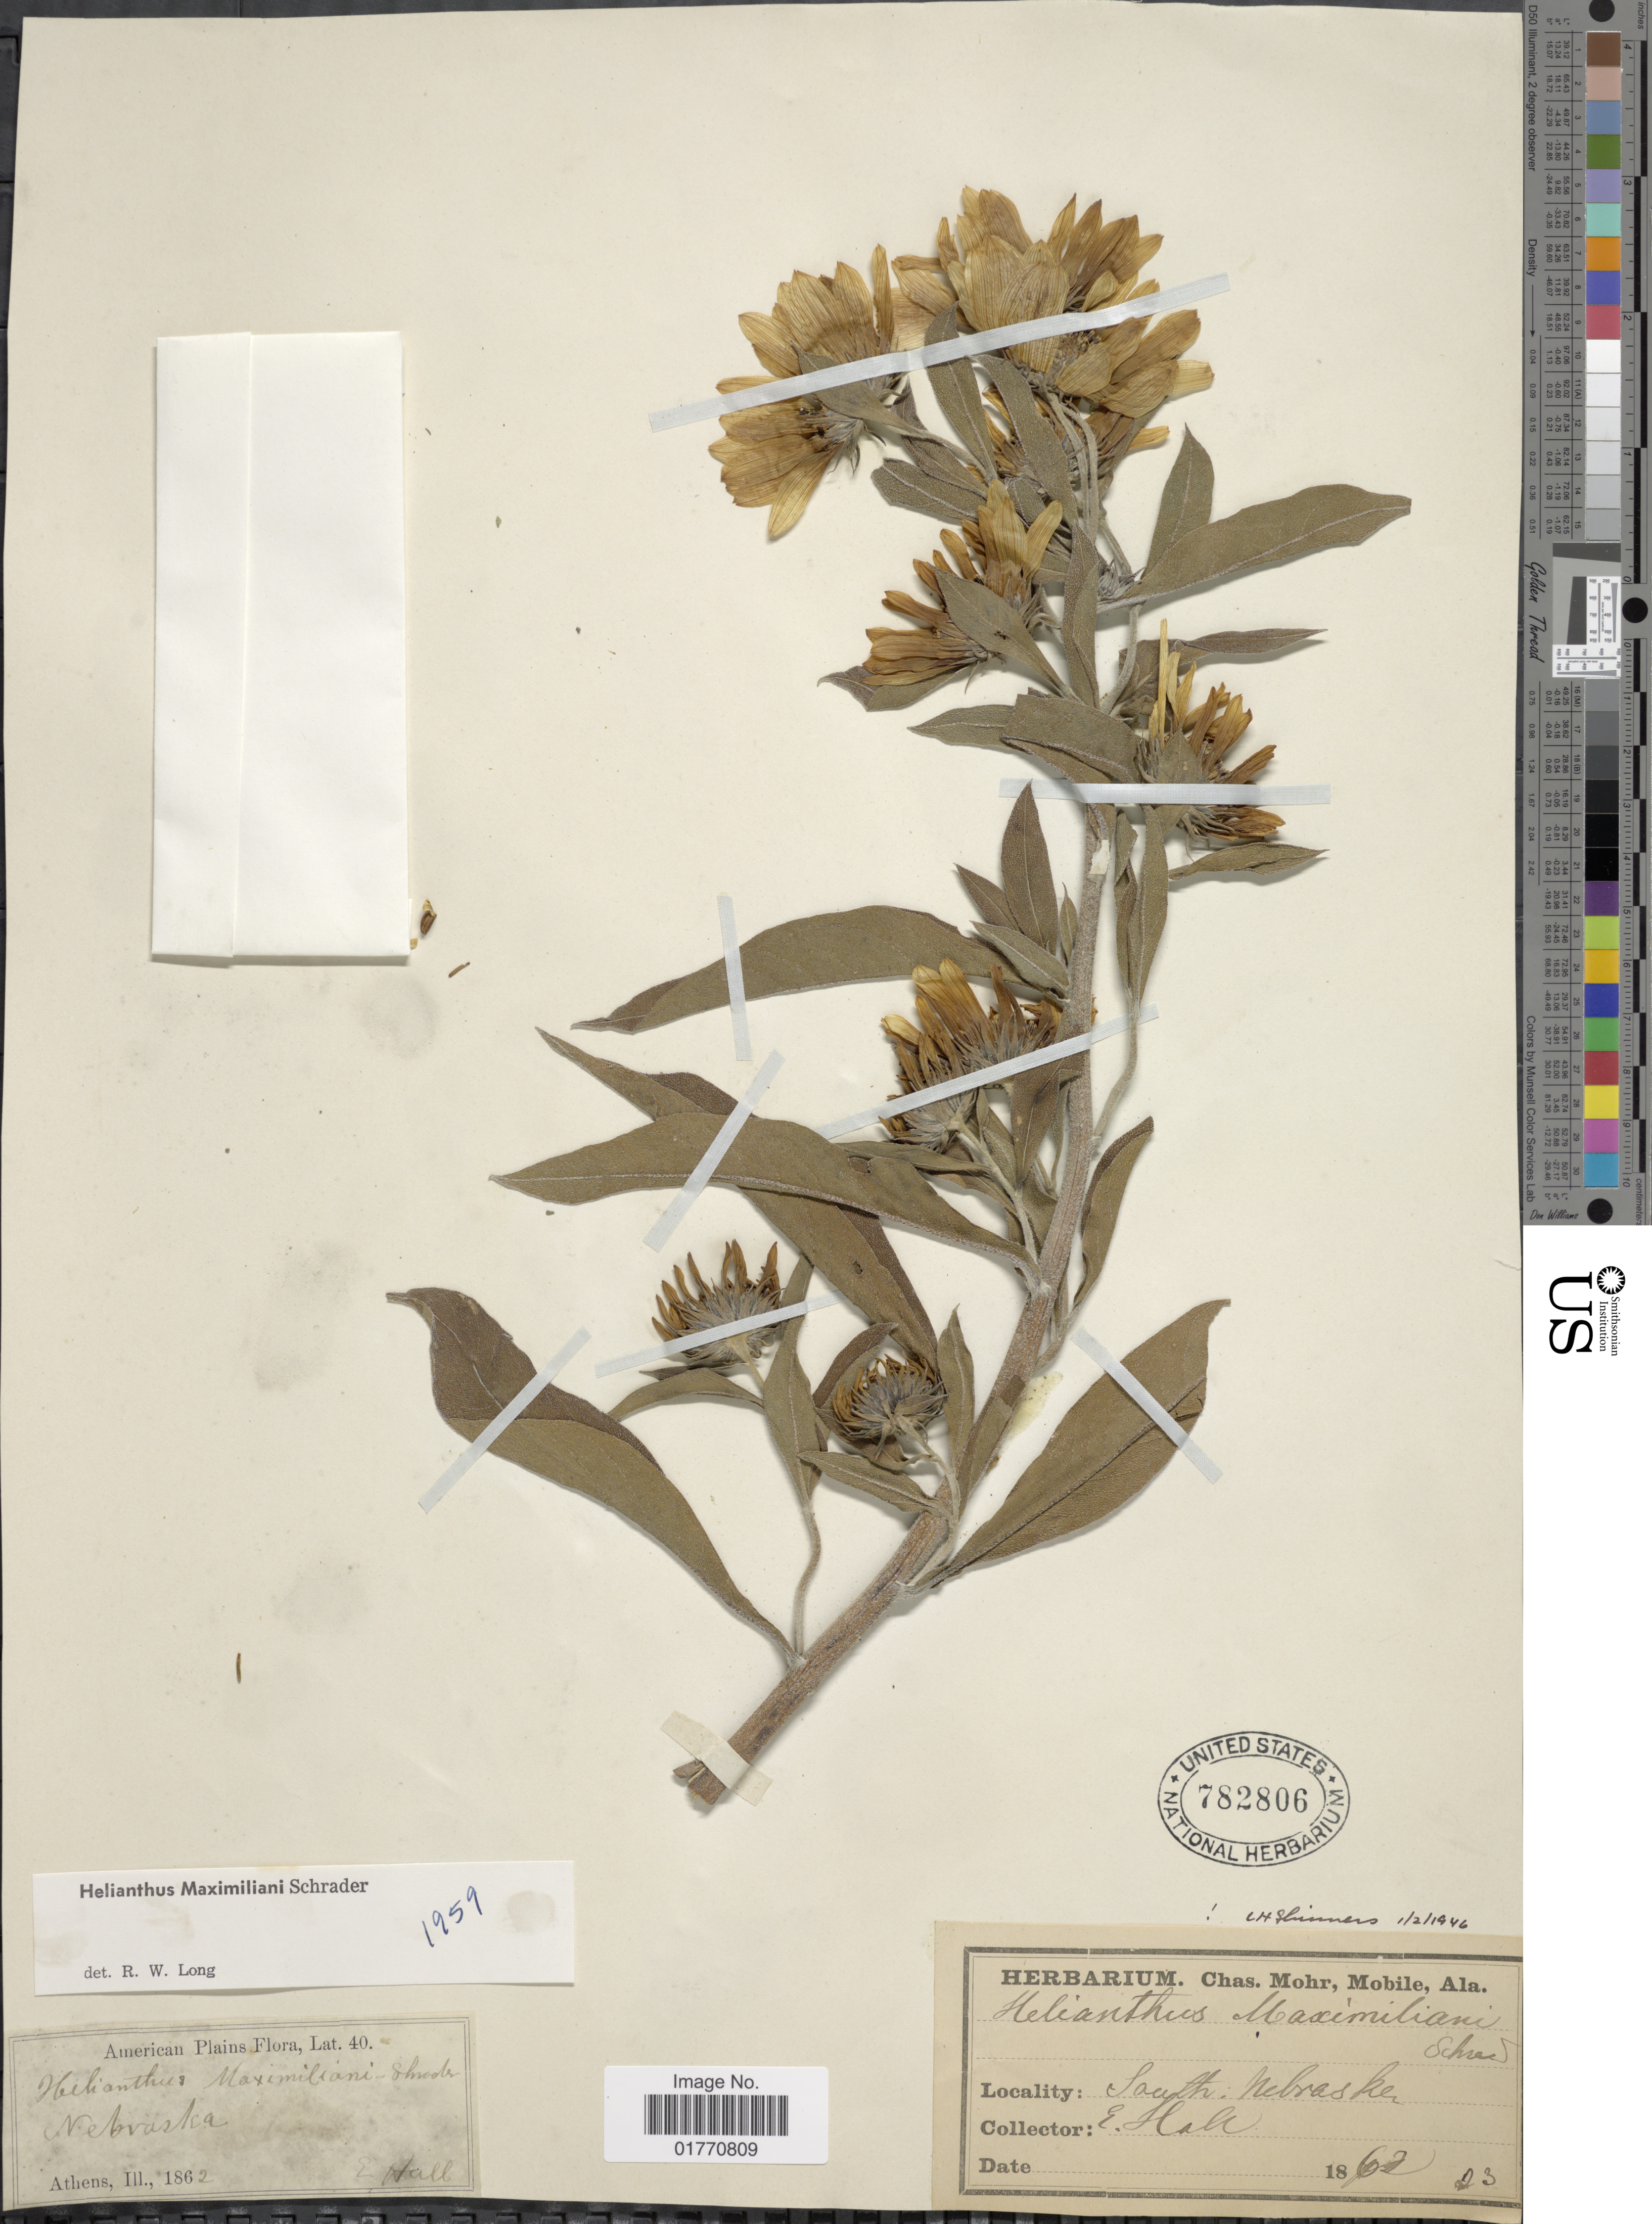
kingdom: Plantae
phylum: Tracheophyta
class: Magnoliopsida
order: Asterales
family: Asteraceae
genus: Helianthus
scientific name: Helianthus maximiliani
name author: Schrad.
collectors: E. Hall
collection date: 1862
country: United States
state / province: Nebraska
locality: South Nebraska.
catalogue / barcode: US 782806